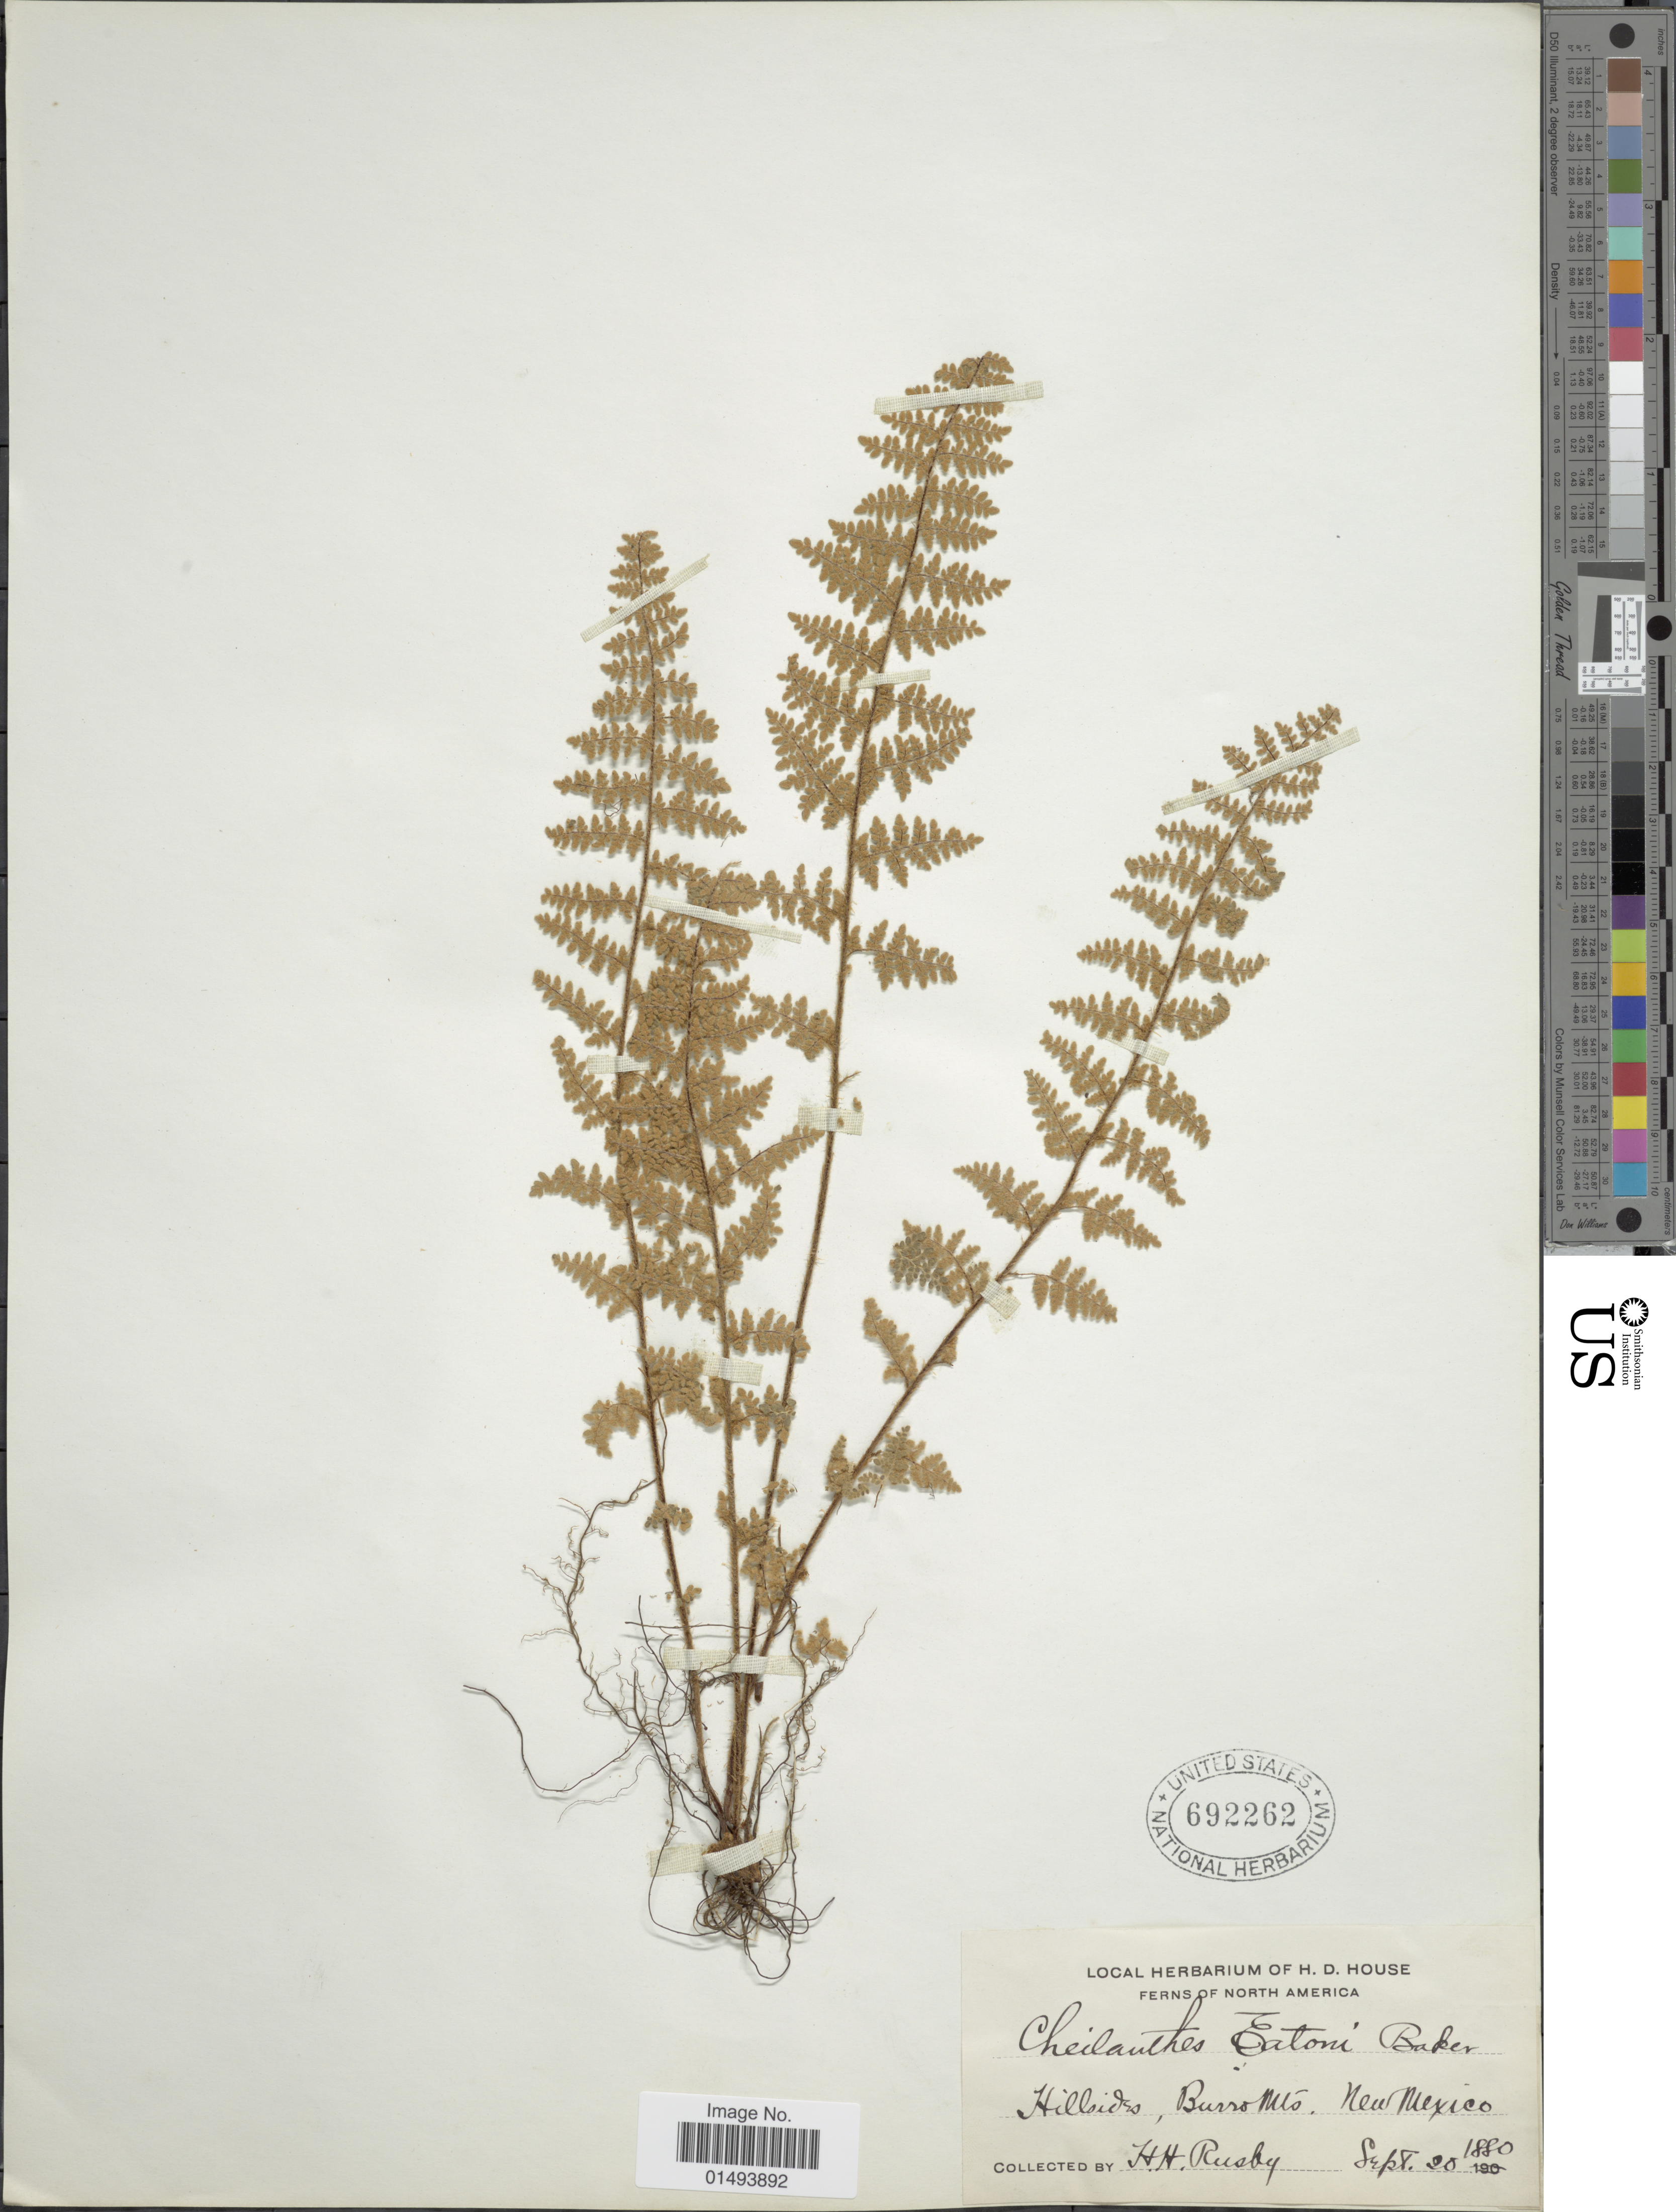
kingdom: Plantae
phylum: Tracheophyta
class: Polypodiopsida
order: Polypodiales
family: Pteridaceae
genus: Myriopteris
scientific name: Myriopteris rufa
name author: Fée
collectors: H. H. Rusby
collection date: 1880-09-20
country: United States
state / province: New Mexico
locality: Ferns of North America, Hillsides, Burro Mts.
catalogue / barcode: US 692262